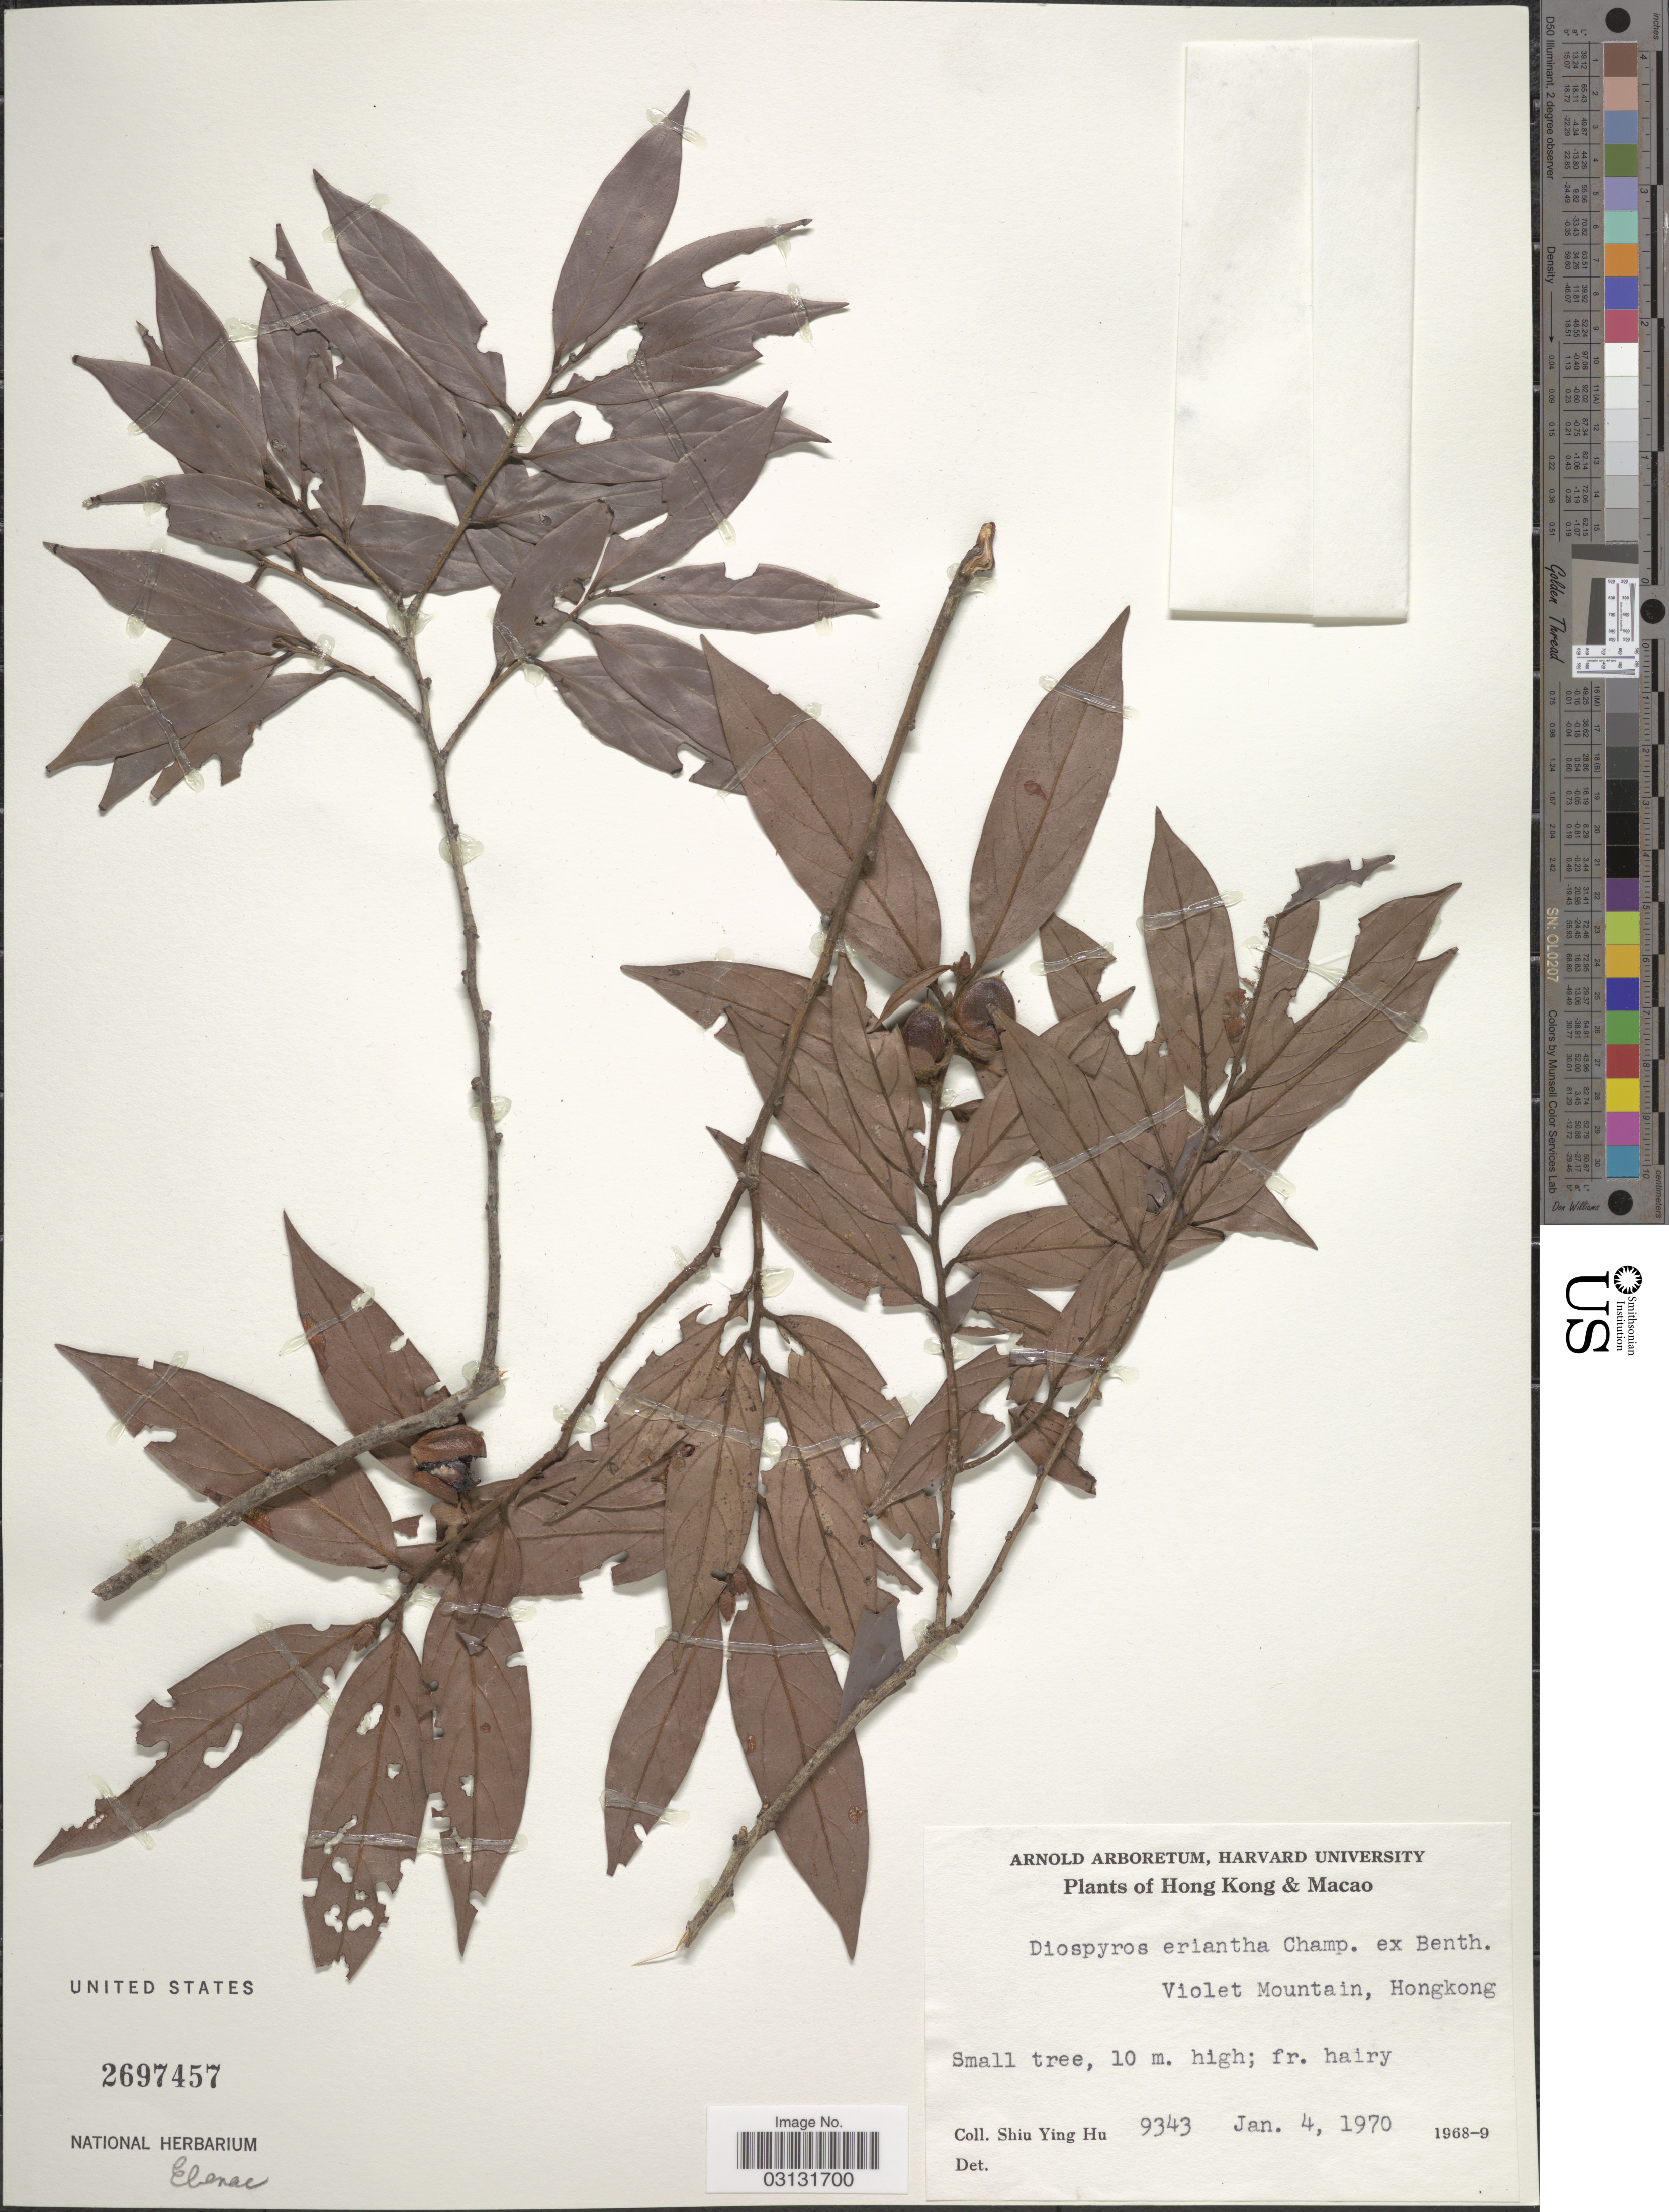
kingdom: Plantae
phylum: Tracheophyta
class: Magnoliopsida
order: Ericales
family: Ebenaceae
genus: Diospyros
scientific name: Diospyros eriantha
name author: Champ. ex Benth.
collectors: S. Y. Hu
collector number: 9343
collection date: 1970-01-04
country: China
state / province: Hong Kong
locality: Violet Mountain.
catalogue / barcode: US 2697457